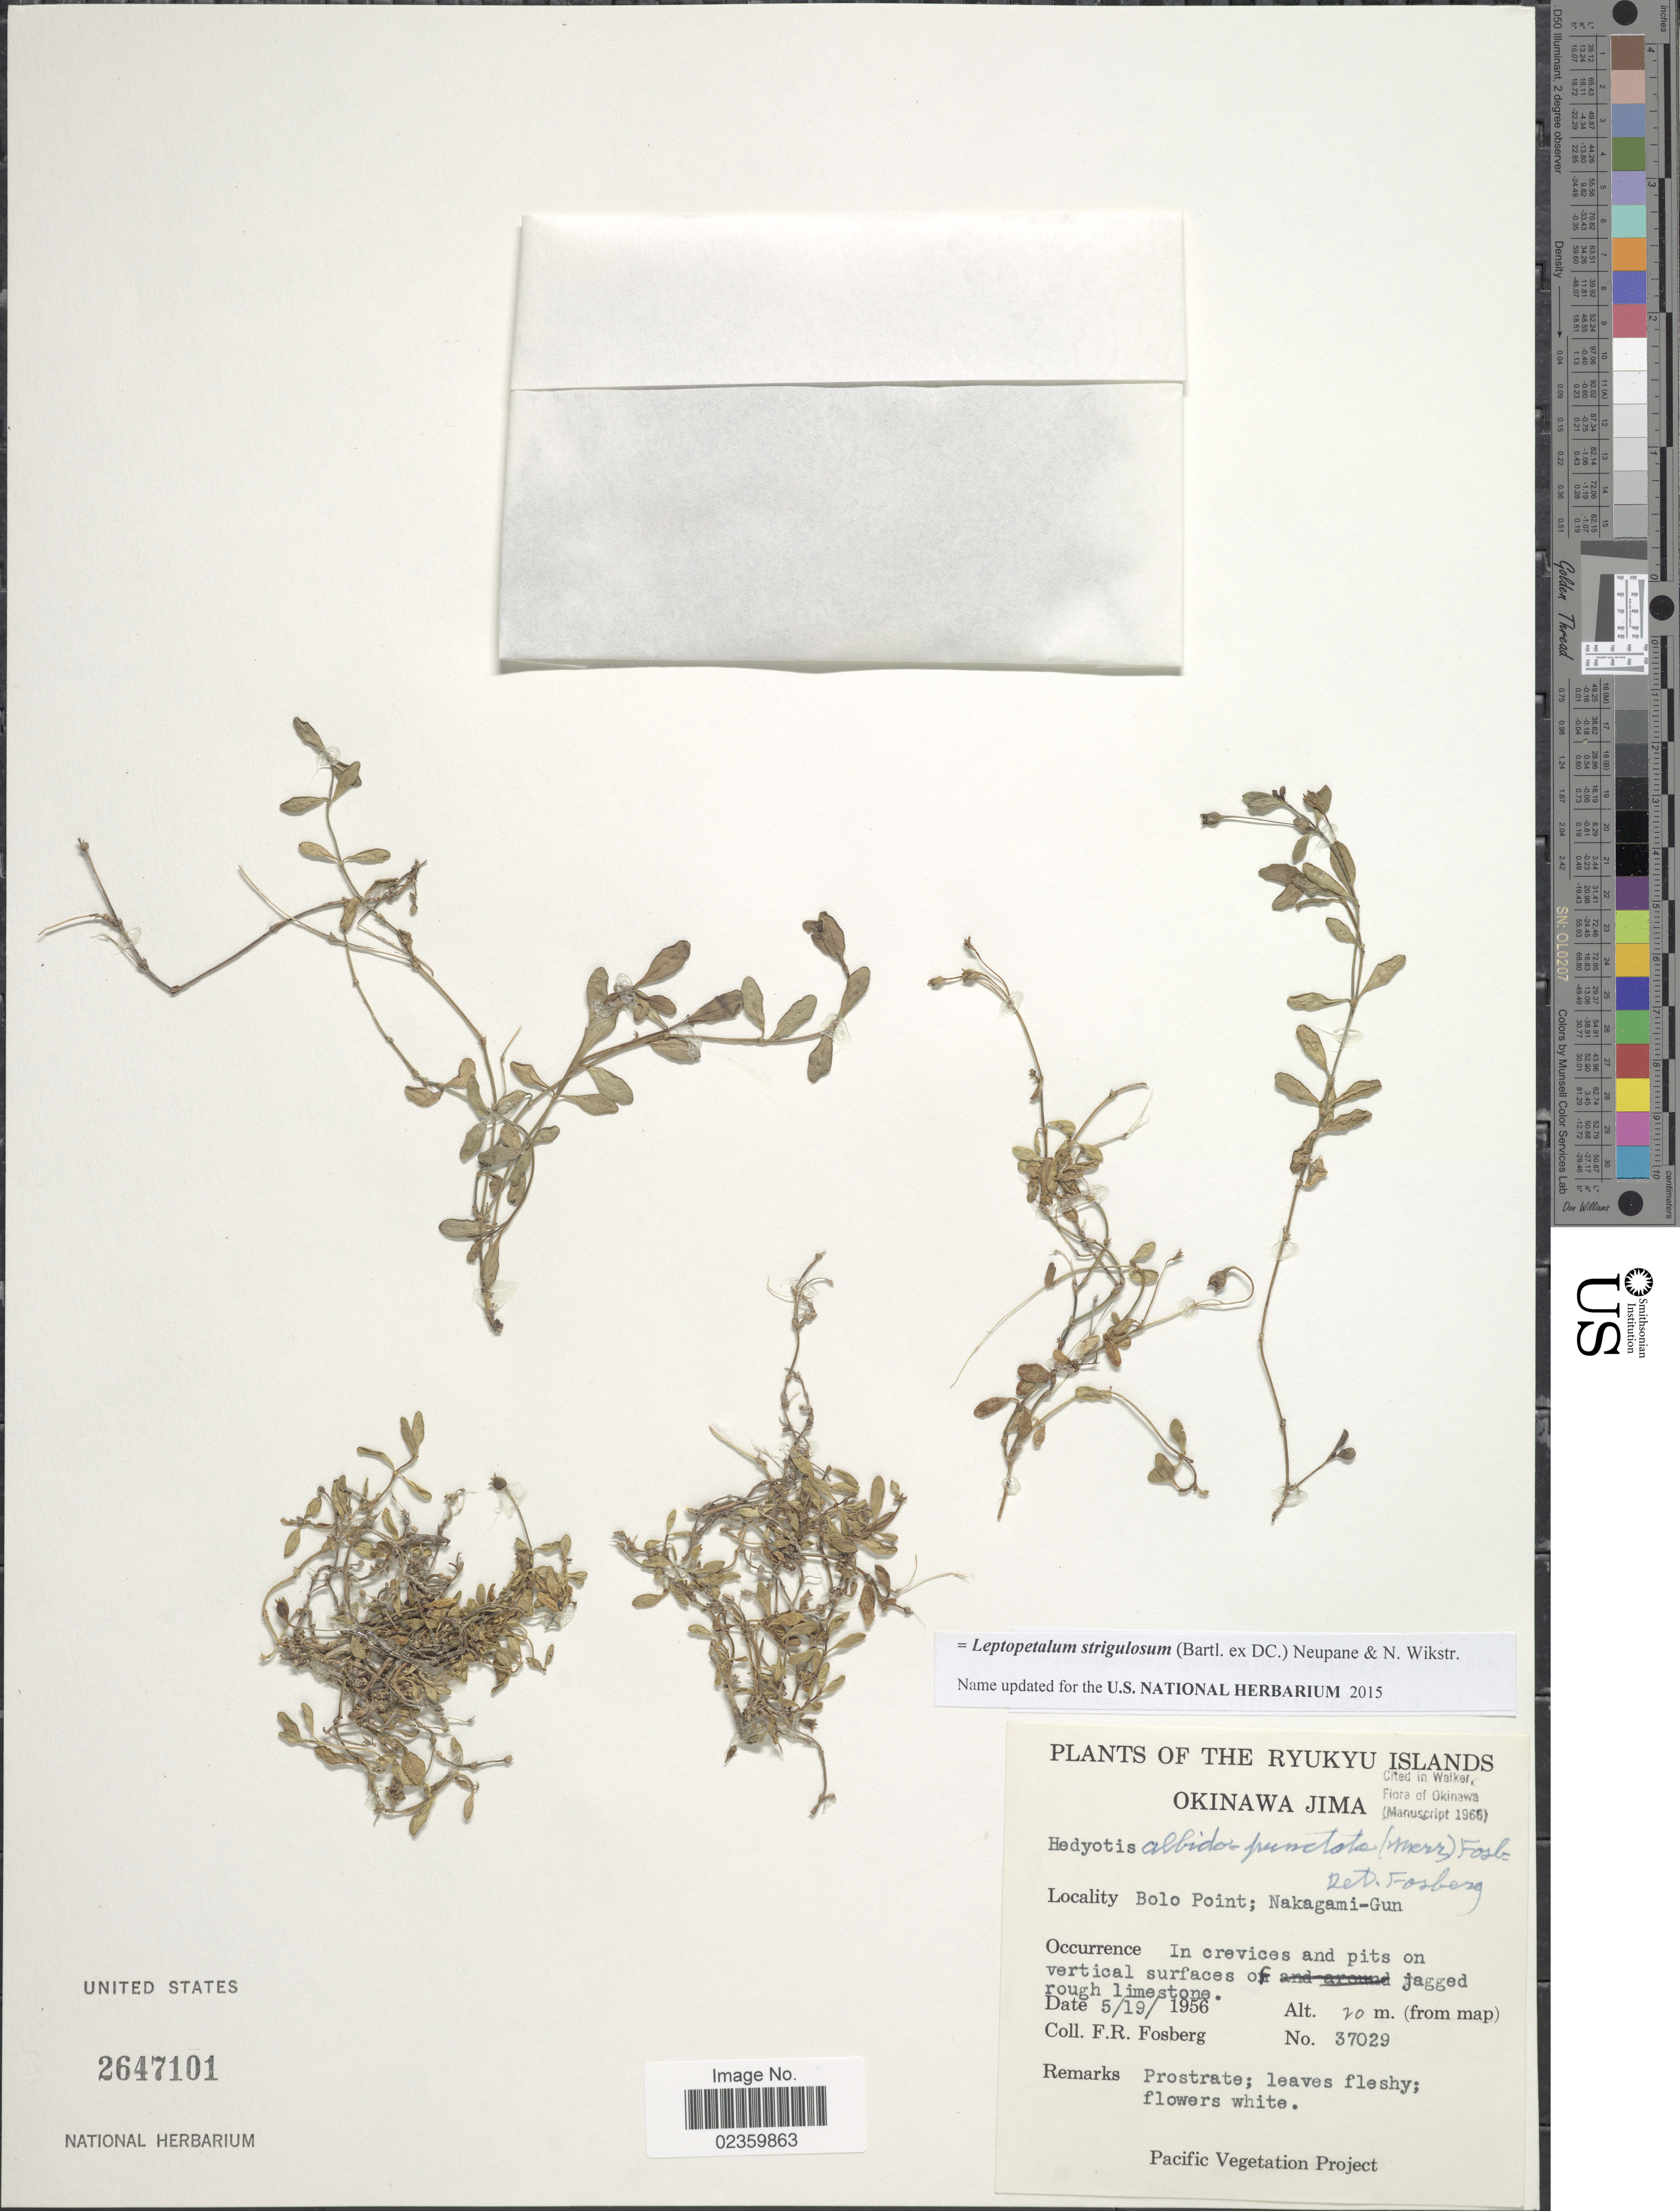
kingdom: Plantae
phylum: Tracheophyta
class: Magnoliopsida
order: Gentianales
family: Rubiaceae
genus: Leptopetalum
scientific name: Leptopetalum strigulosum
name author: (Bartl. ex DC.) Neupane & N. Wikstr.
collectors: F. R. Fosberg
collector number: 37029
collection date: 1956-05-19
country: Japan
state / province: Okinawa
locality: The Ryukyu Islands, Okinawa Jima, Bolo Point; Nakagami-Gun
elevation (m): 20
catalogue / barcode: US 2647101